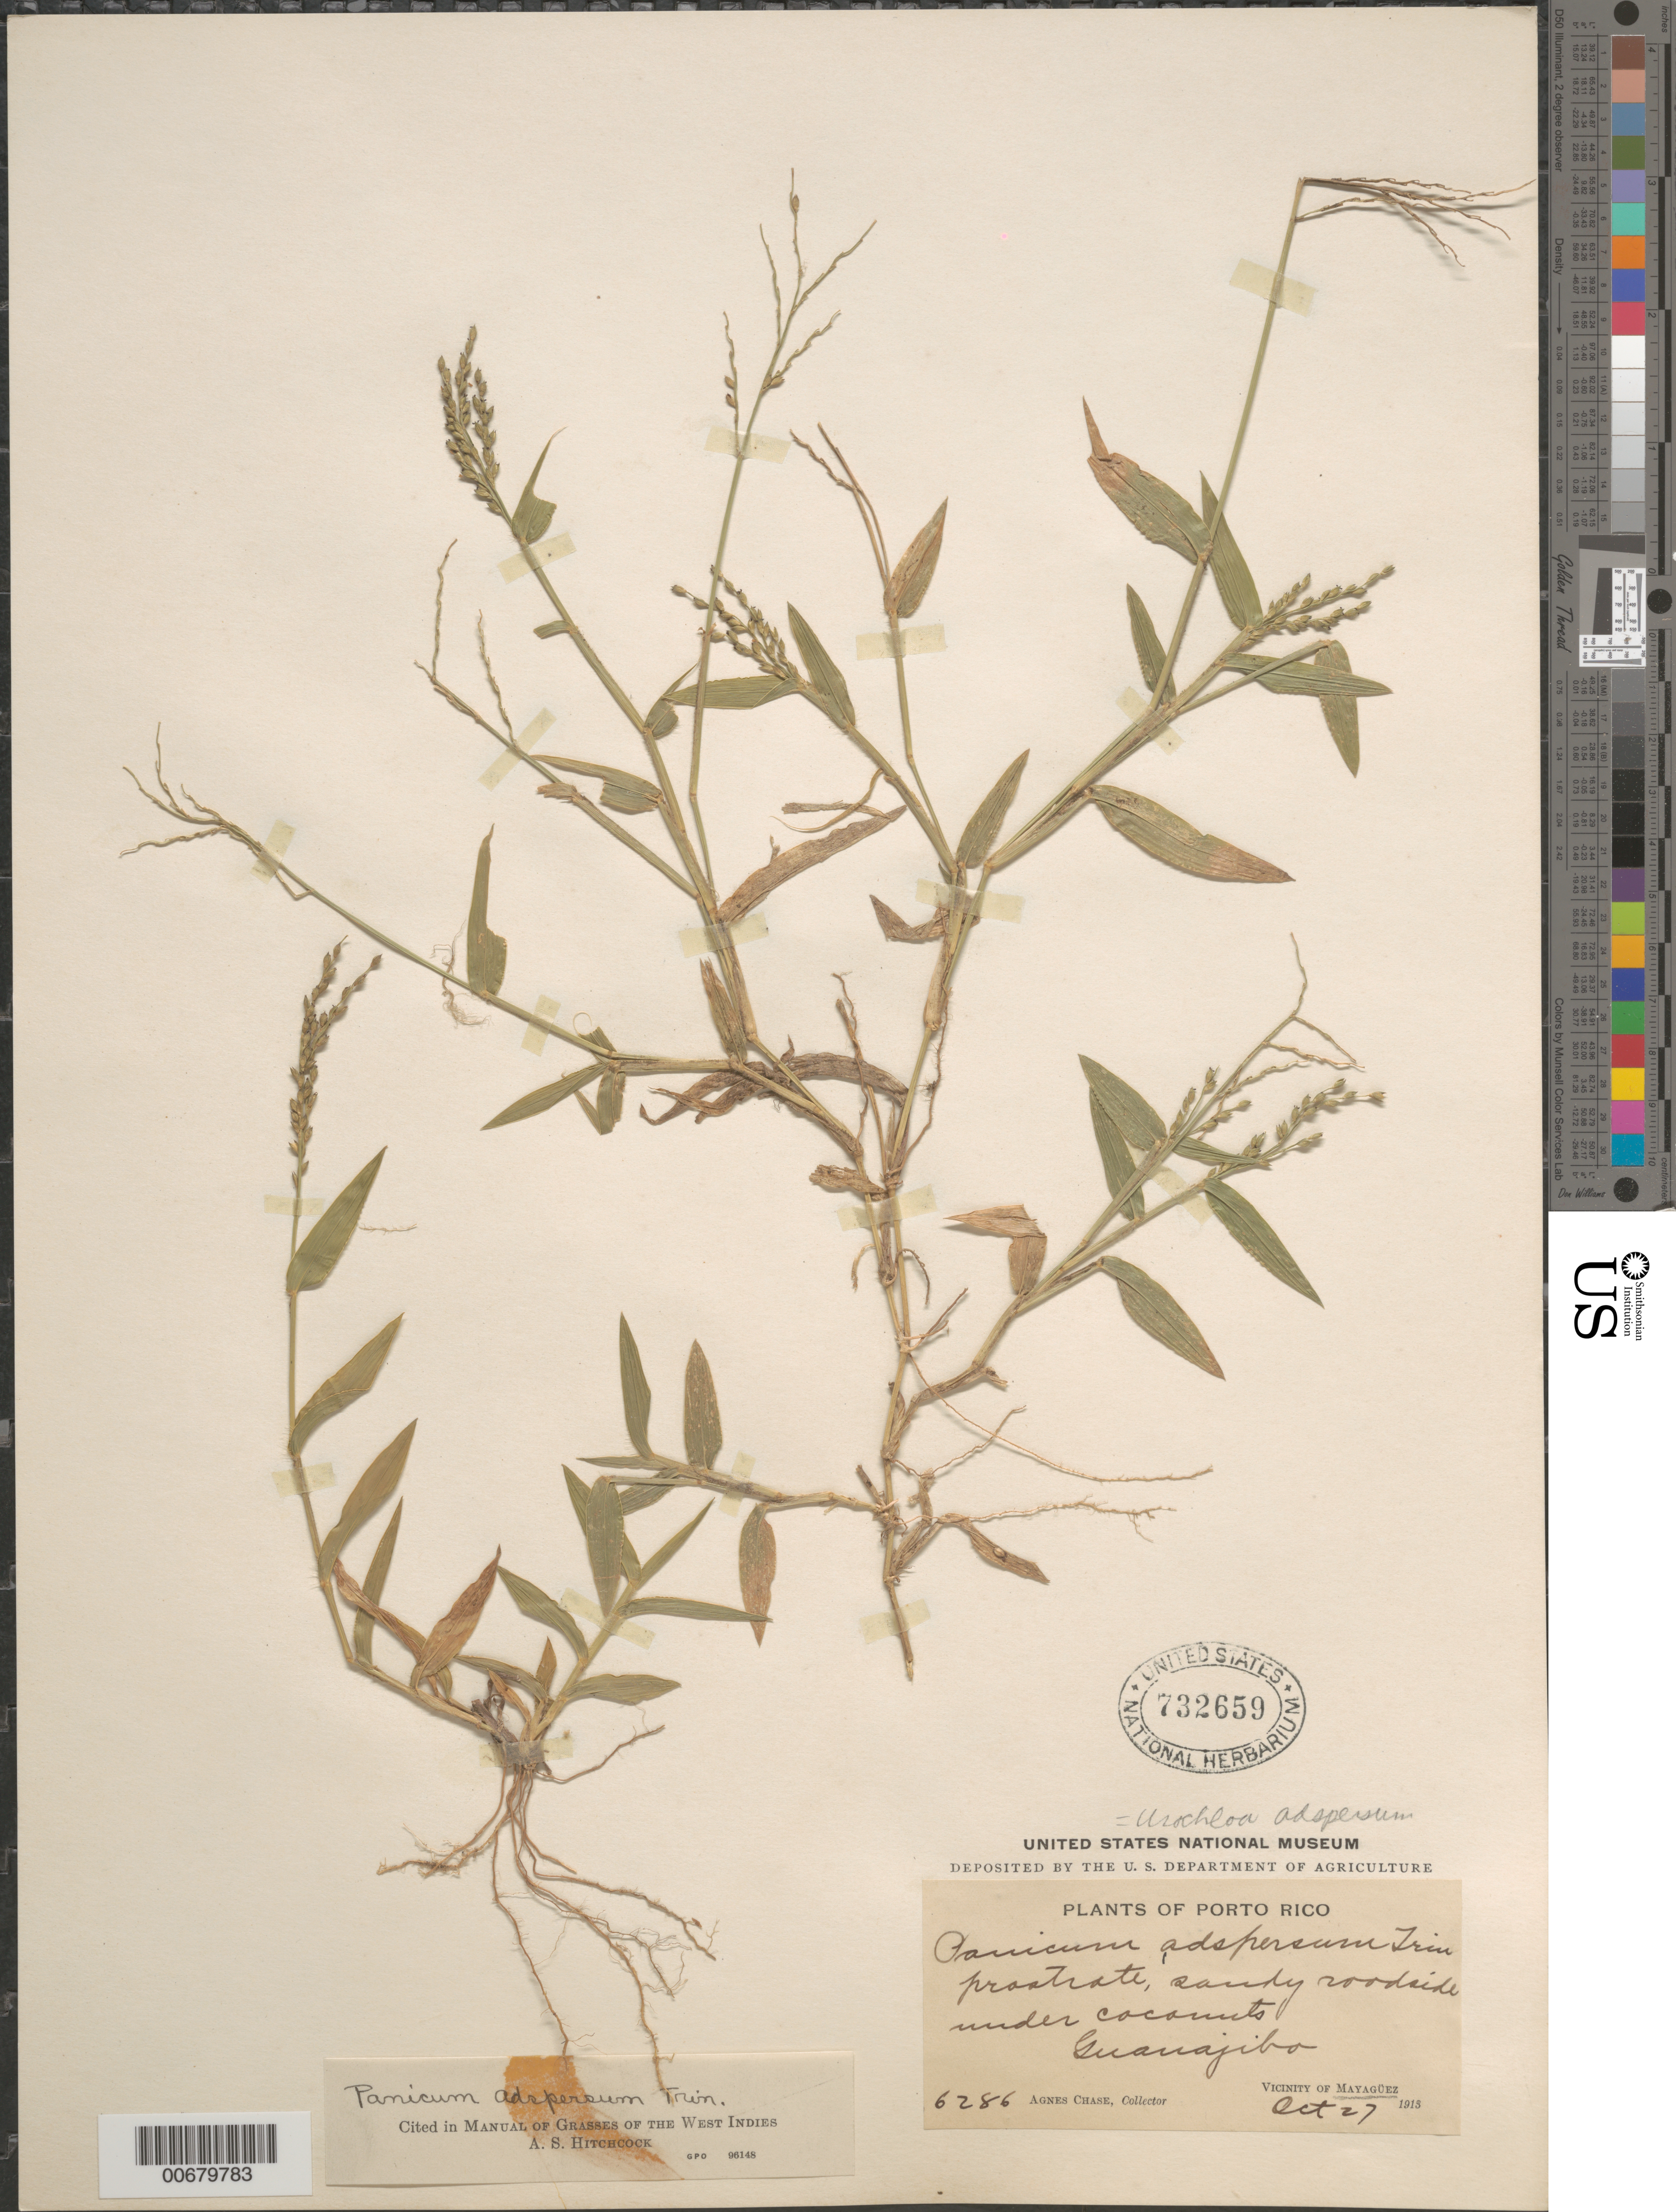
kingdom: Plantae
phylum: Tracheophyta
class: Liliopsida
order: Poales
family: Poaceae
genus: Urochloa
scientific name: Urochloa adspersa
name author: (Trin.) R.D. Webster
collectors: A. Chase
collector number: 6286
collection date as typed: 27 Oct 1913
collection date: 1913-10-27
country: Puerto Rico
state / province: Mayagüez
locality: Guanajibo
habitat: Sandy roadside under coconuts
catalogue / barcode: US 732659